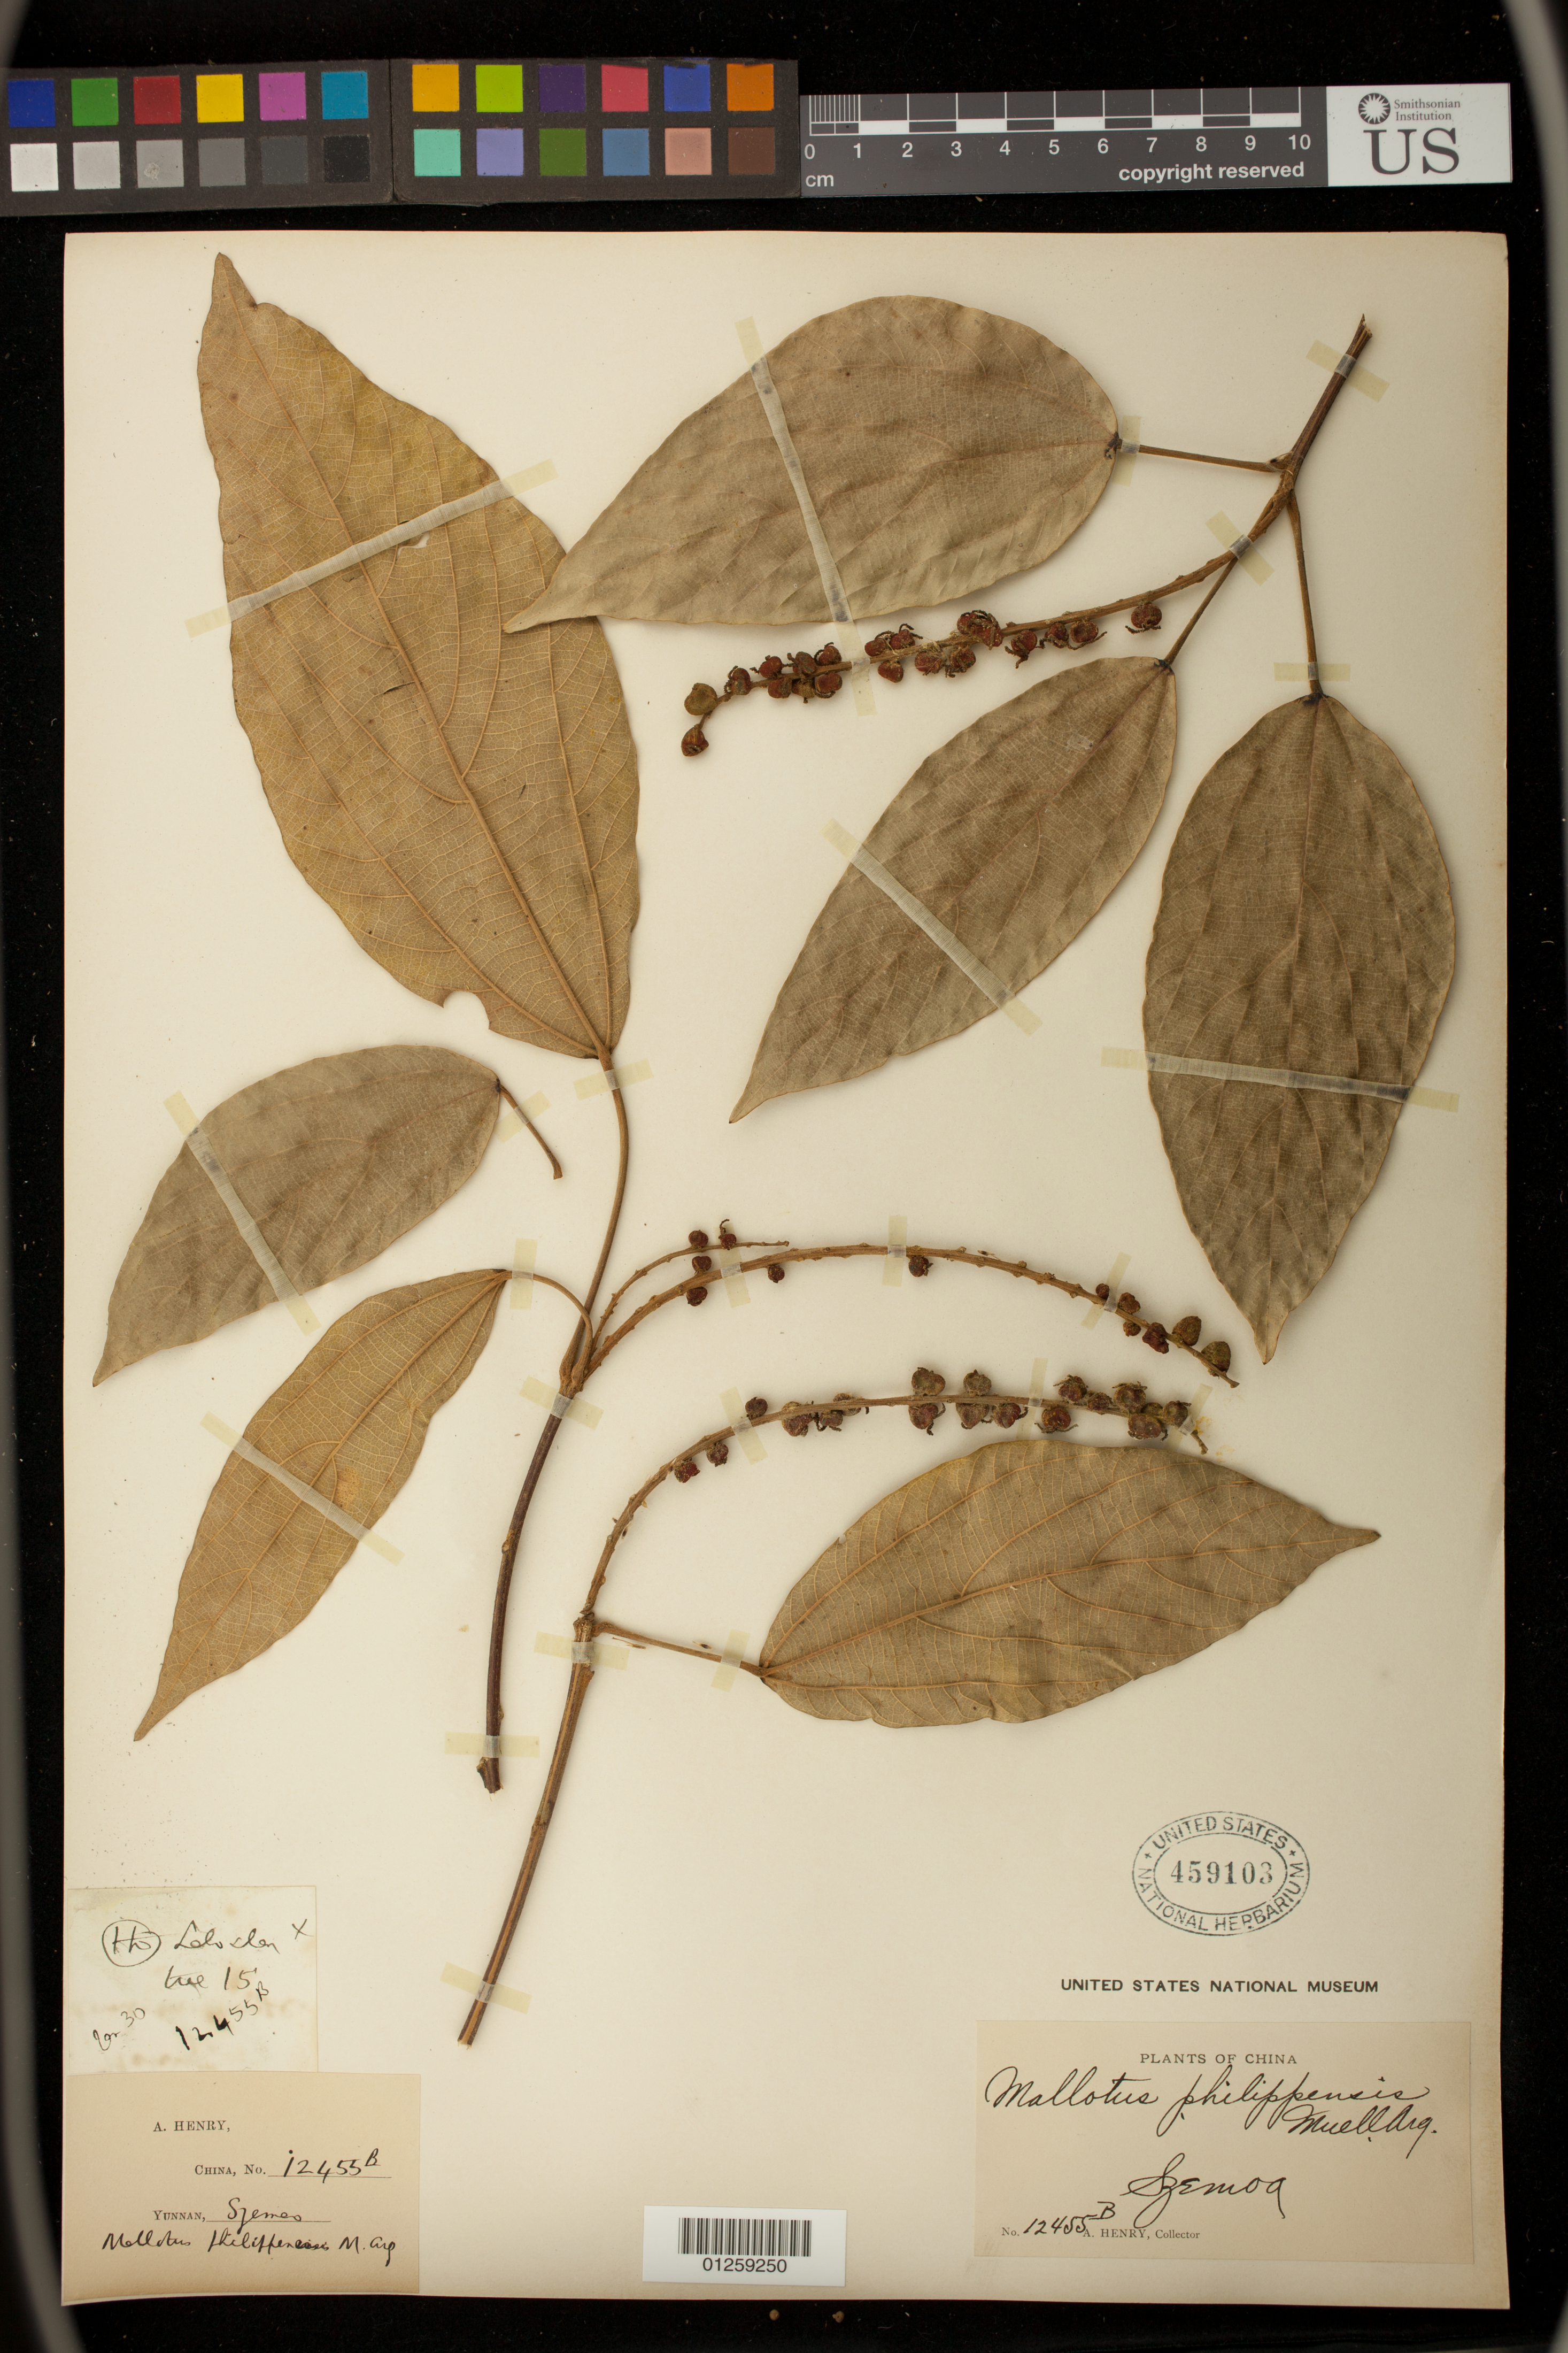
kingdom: Plantae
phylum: Tracheophyta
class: Magnoliopsida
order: Malpighiales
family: Euphorbiaceae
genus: Mallotus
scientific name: Mallotus philippensis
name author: (Lam.) Müll. Arg.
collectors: A. Henry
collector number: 12455 B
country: China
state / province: Yunnan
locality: Szemoa.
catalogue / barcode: US 459103